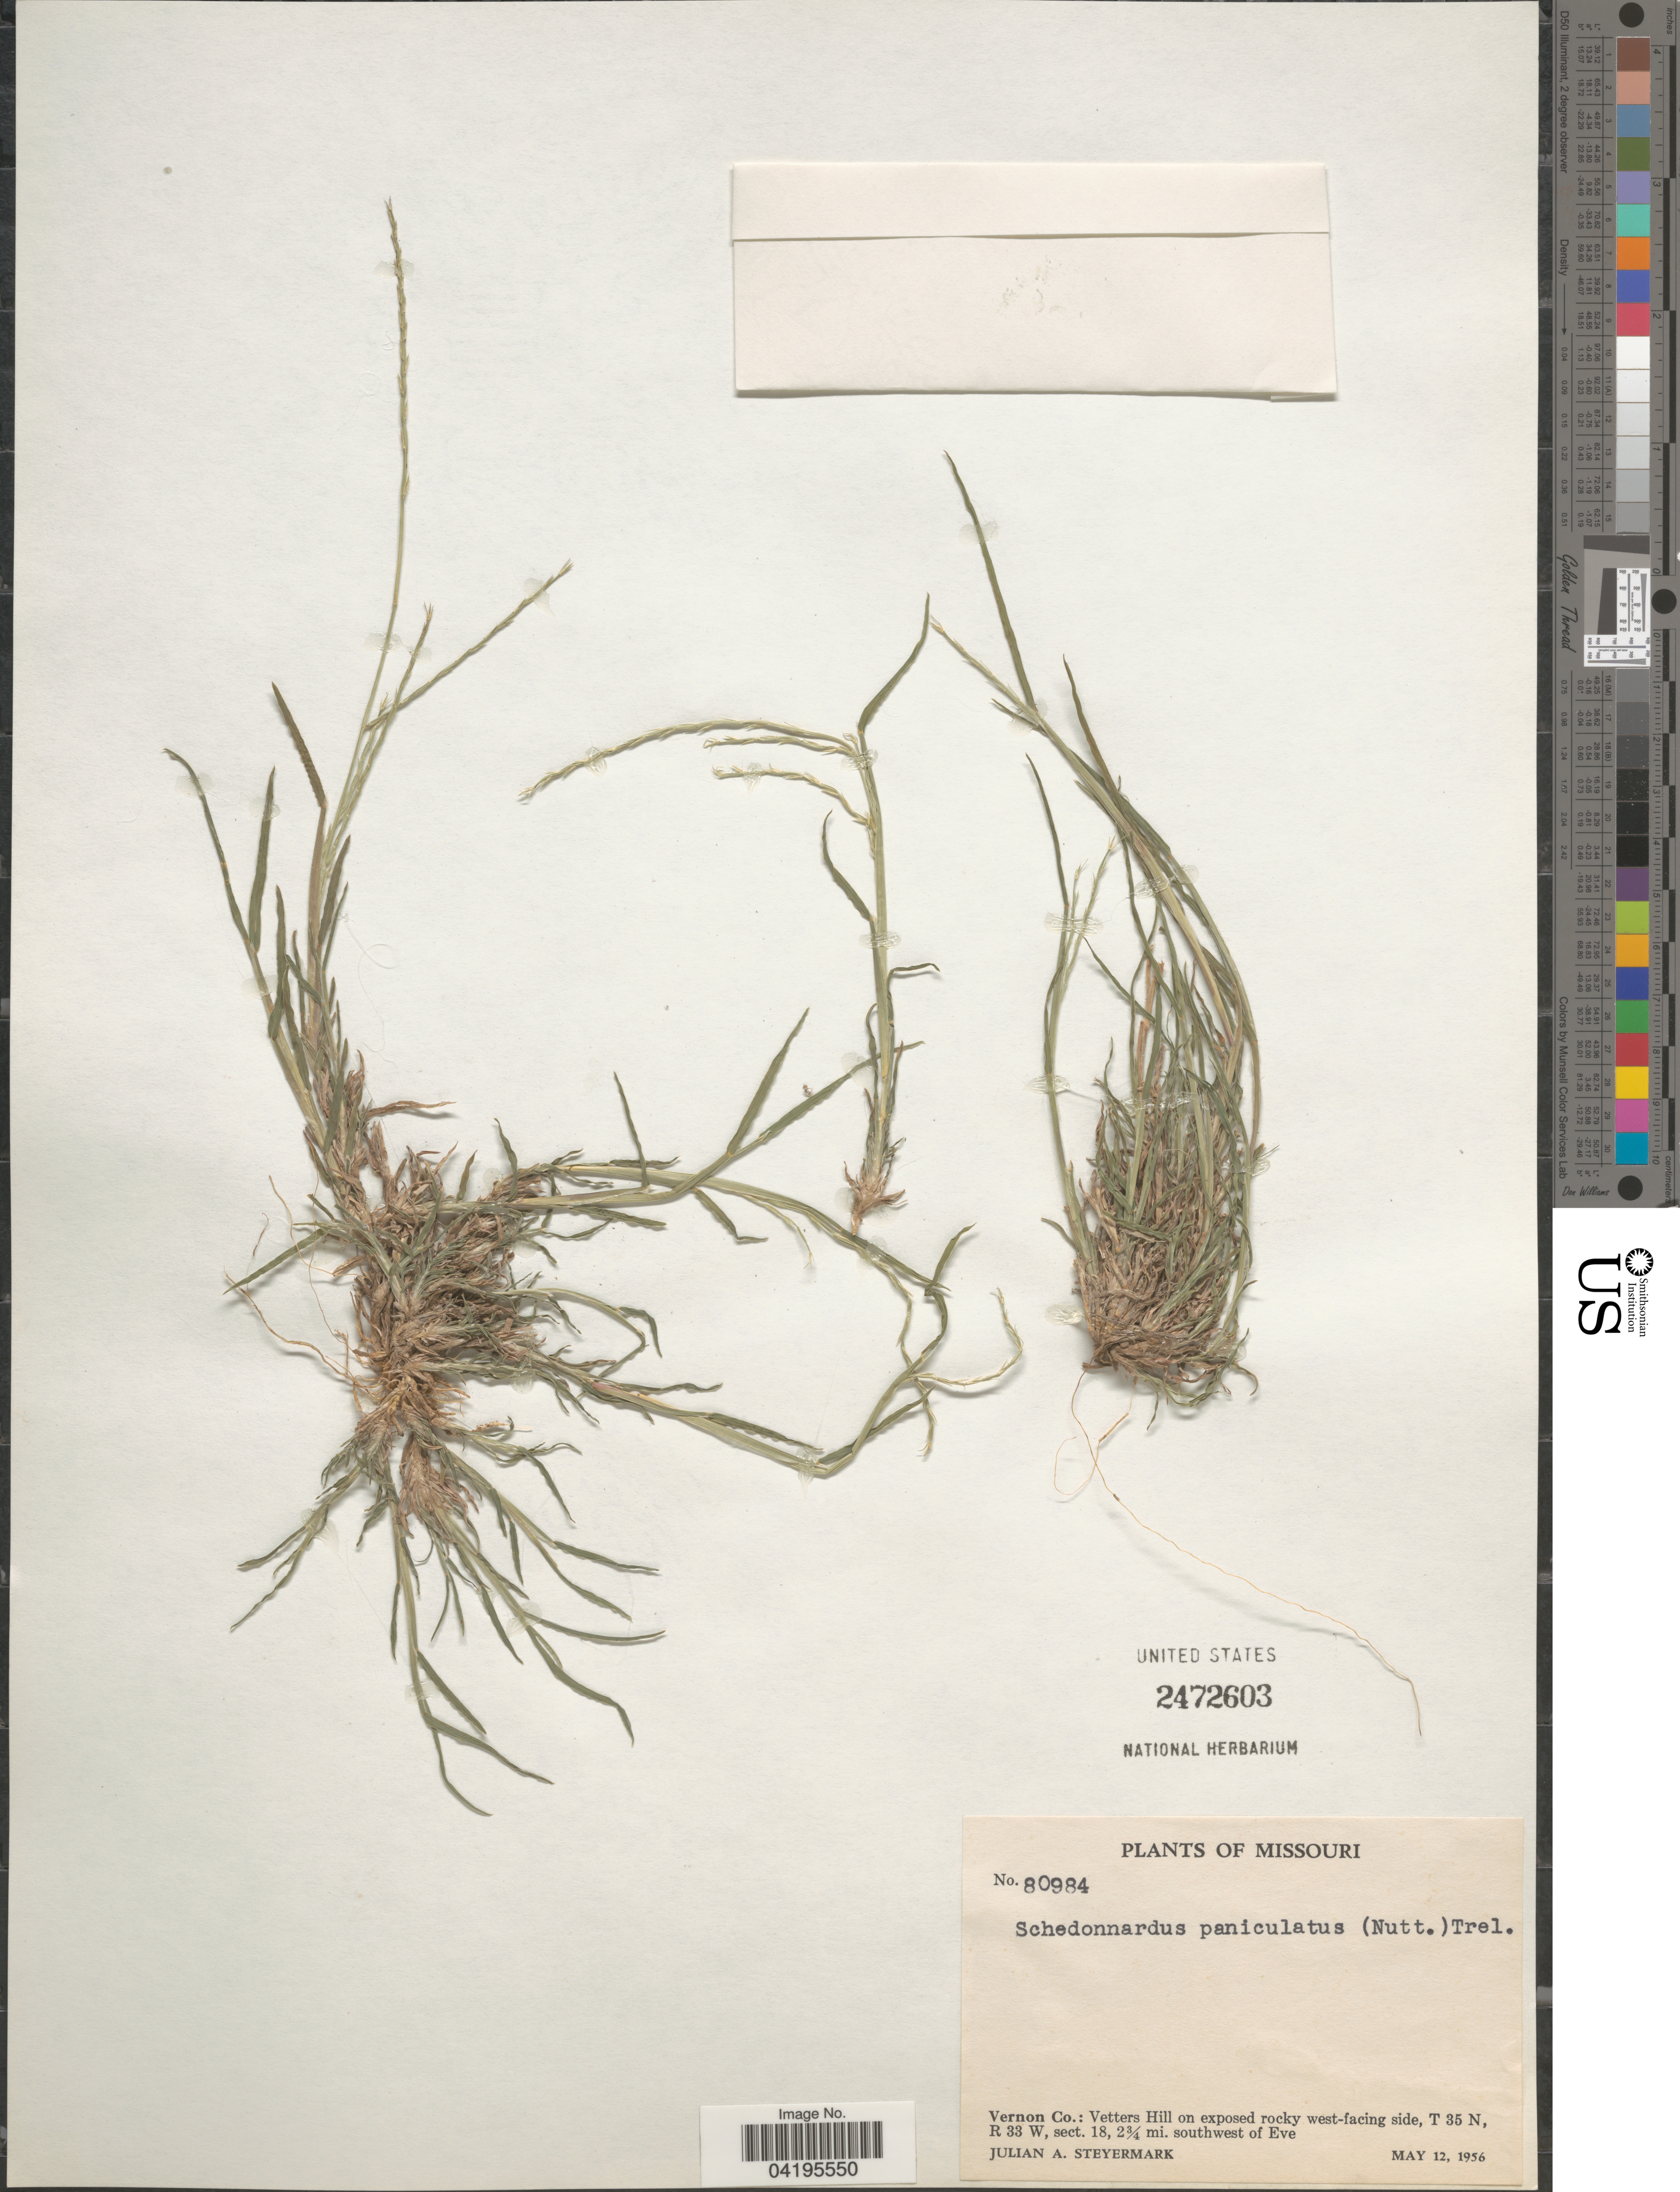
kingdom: Plantae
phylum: Tracheophyta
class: Liliopsida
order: Poales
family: Poaceae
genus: Muhlenbergia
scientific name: Muhlenbergia paniculata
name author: (Nutt.) Columbus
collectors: J. Steyermark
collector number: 80984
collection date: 1956-05-12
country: United States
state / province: Missouri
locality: Vernon Co.: Vetters Hill on exposed rocky west-facing side, T 35 N, R 33 W, sect. 18, 2¾ mi. southwest of Eve.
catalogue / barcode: US 2472603